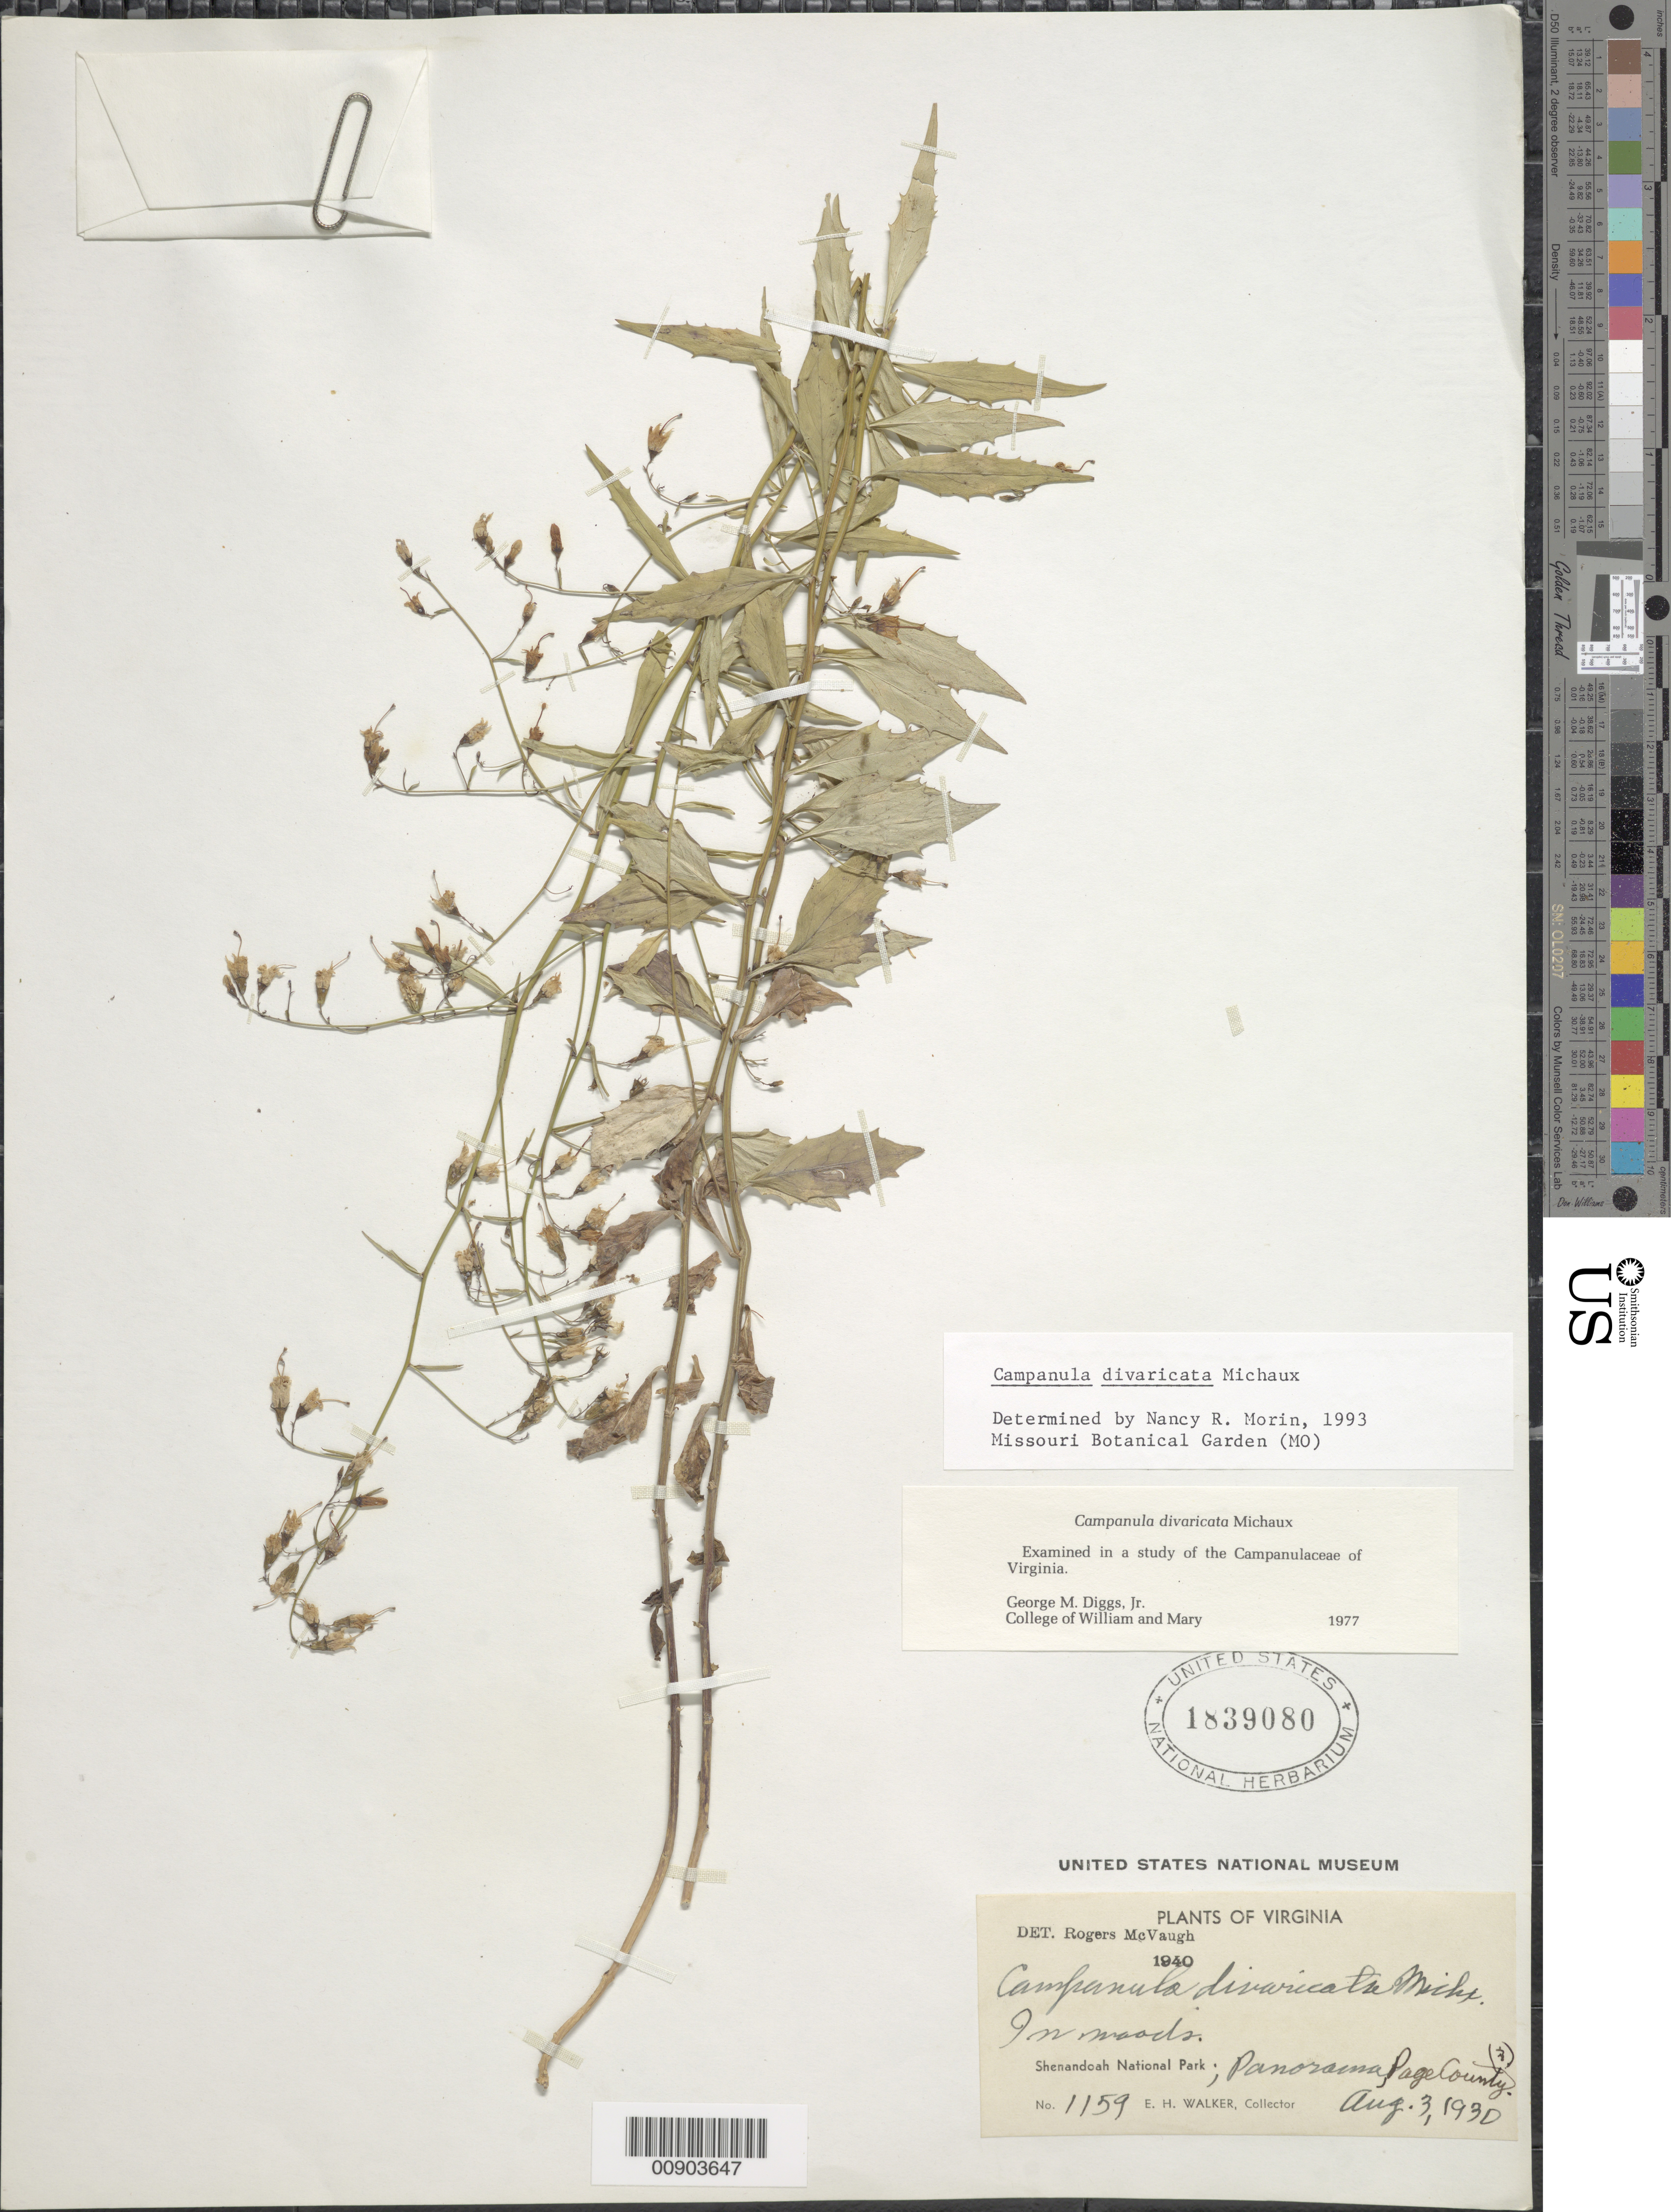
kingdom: Plantae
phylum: Tracheophyta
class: Magnoliopsida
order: Asterales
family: Campanulaceae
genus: Campanula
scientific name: Campanula divaricata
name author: Michx.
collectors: E. H. Walker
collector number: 1159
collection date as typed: Aug. 3, 1930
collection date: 1930-08-03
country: United States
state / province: Virginia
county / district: Page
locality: Shenandoah National Park, Panorama.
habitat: In woods.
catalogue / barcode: US 1839080